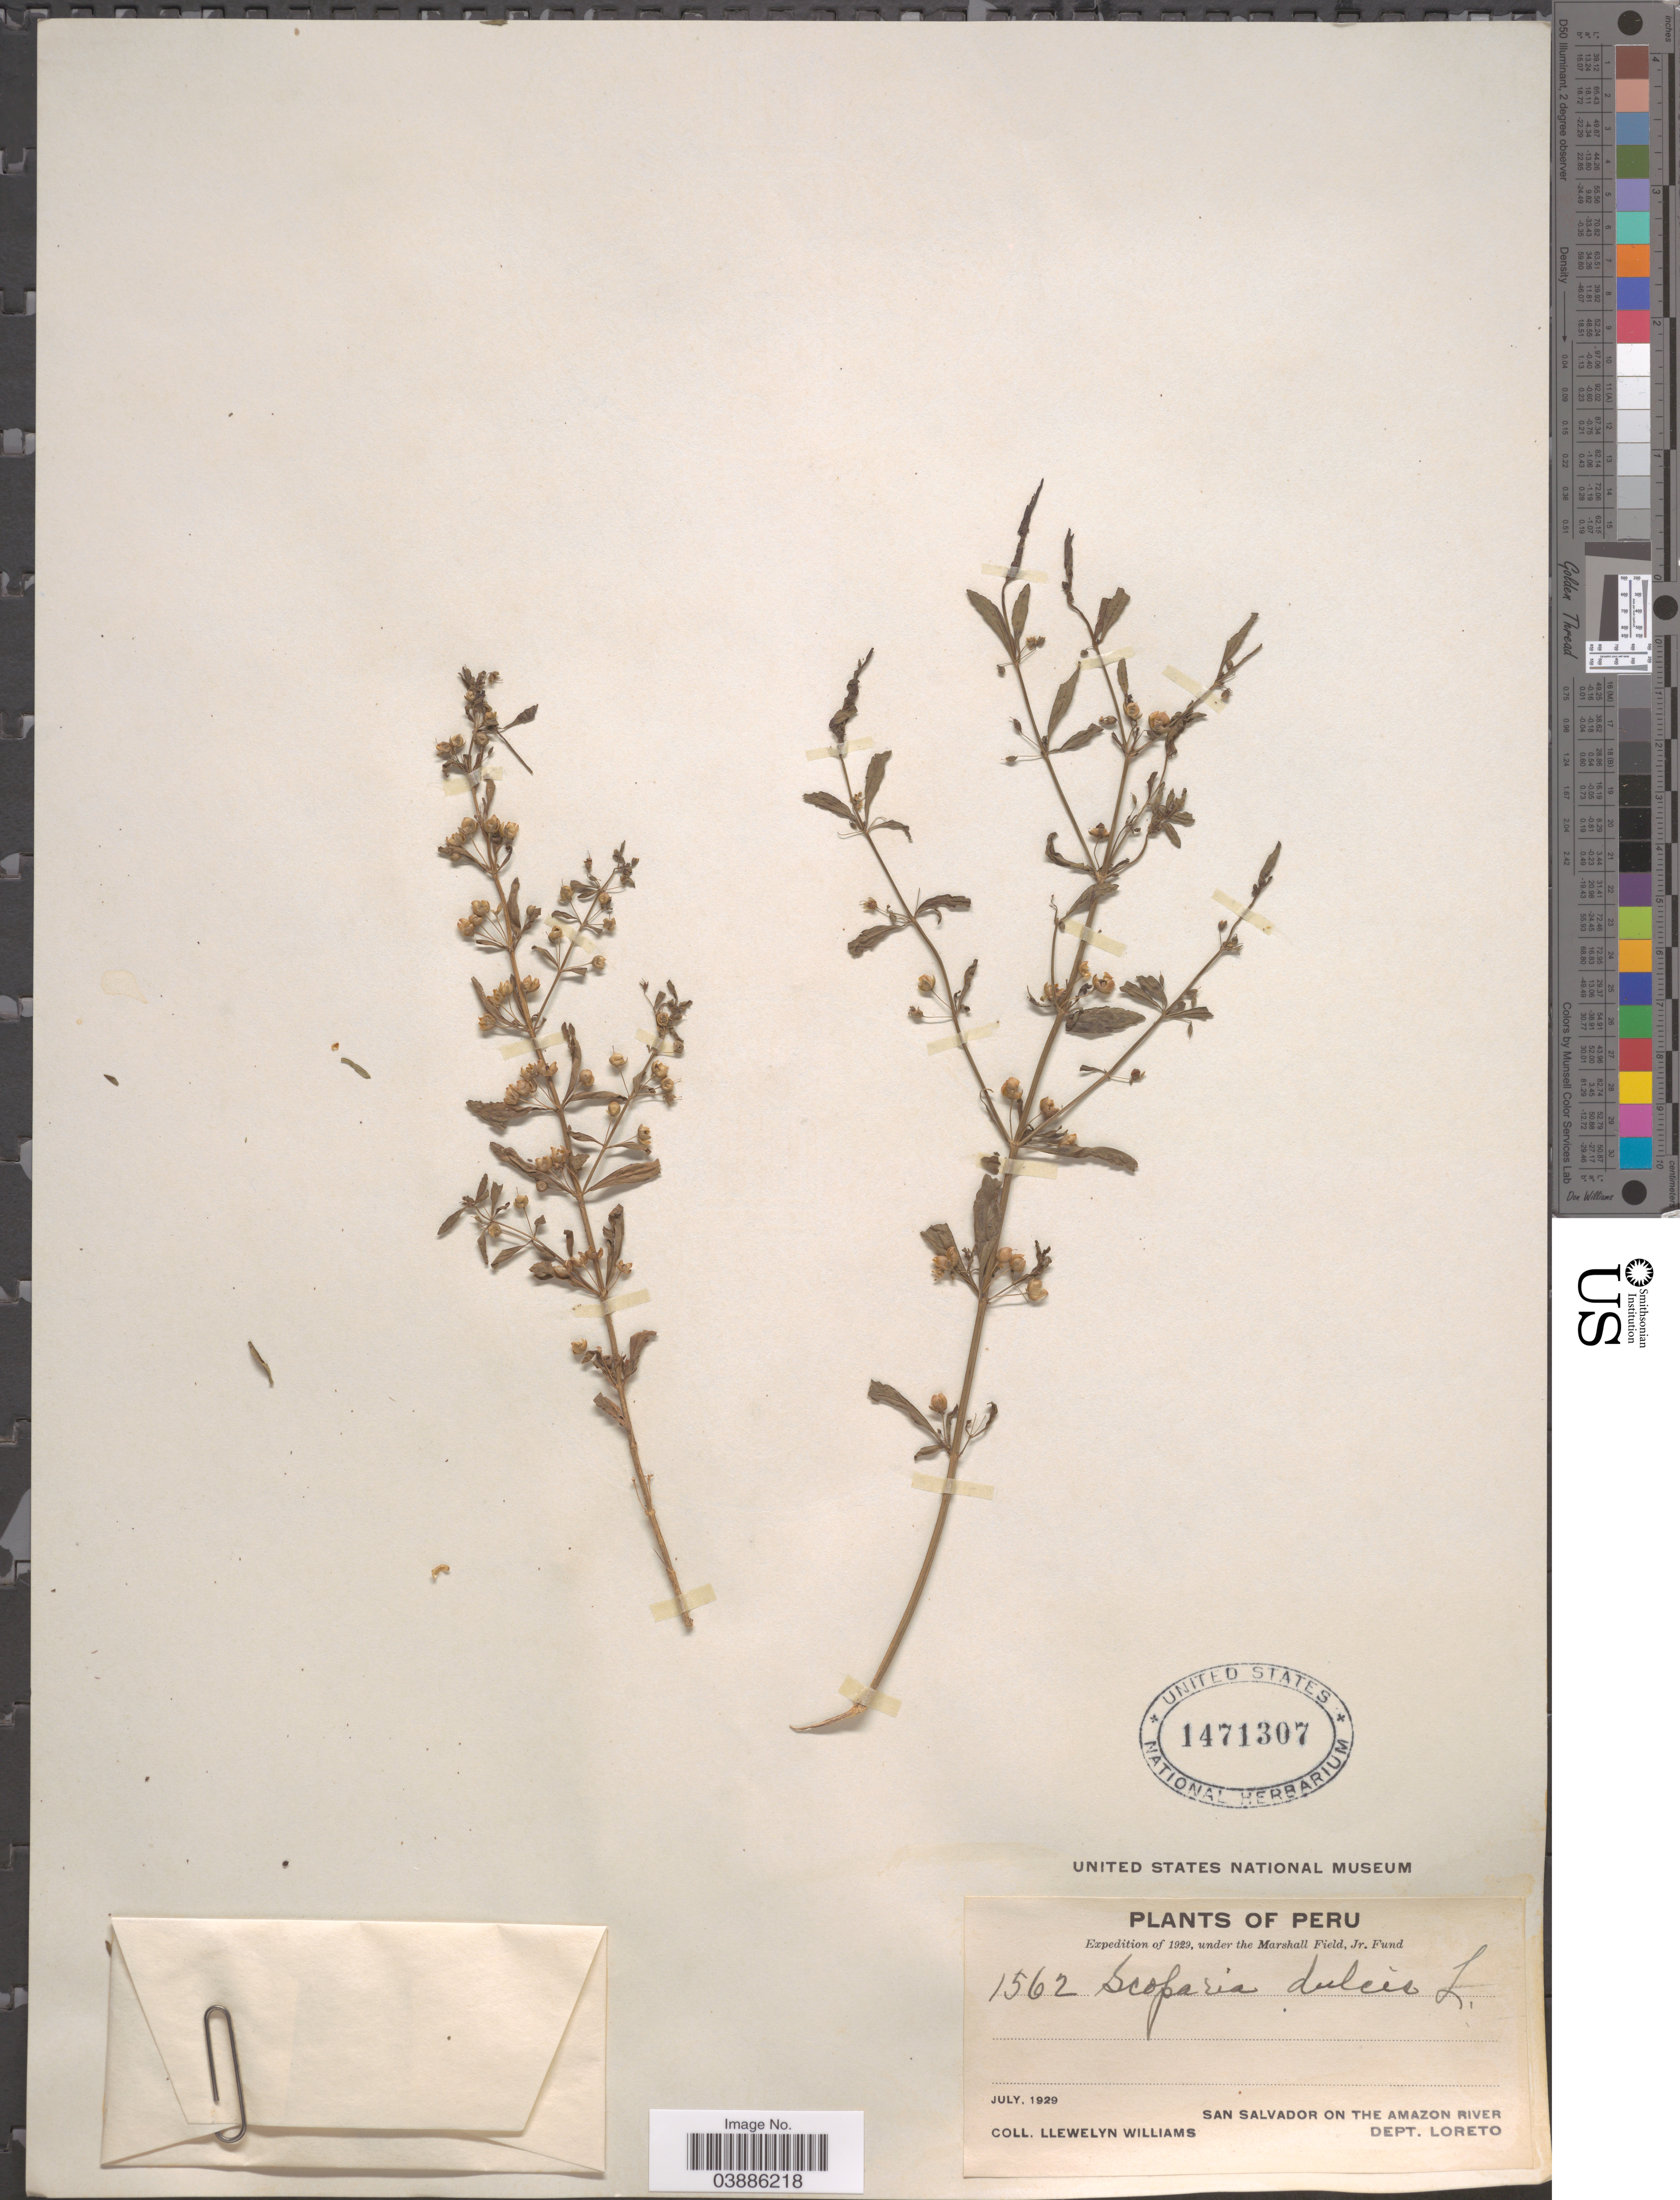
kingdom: Plantae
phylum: Tracheophyta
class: Magnoliopsida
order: Lamiales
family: Plantaginaceae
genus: Scoparia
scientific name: Scoparia dulcis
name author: L.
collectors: Ll. Williams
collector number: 1562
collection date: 1929-07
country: Peru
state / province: Loreto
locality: San Salvador on the Amazon River. Dept. Loreto.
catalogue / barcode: US 1471307